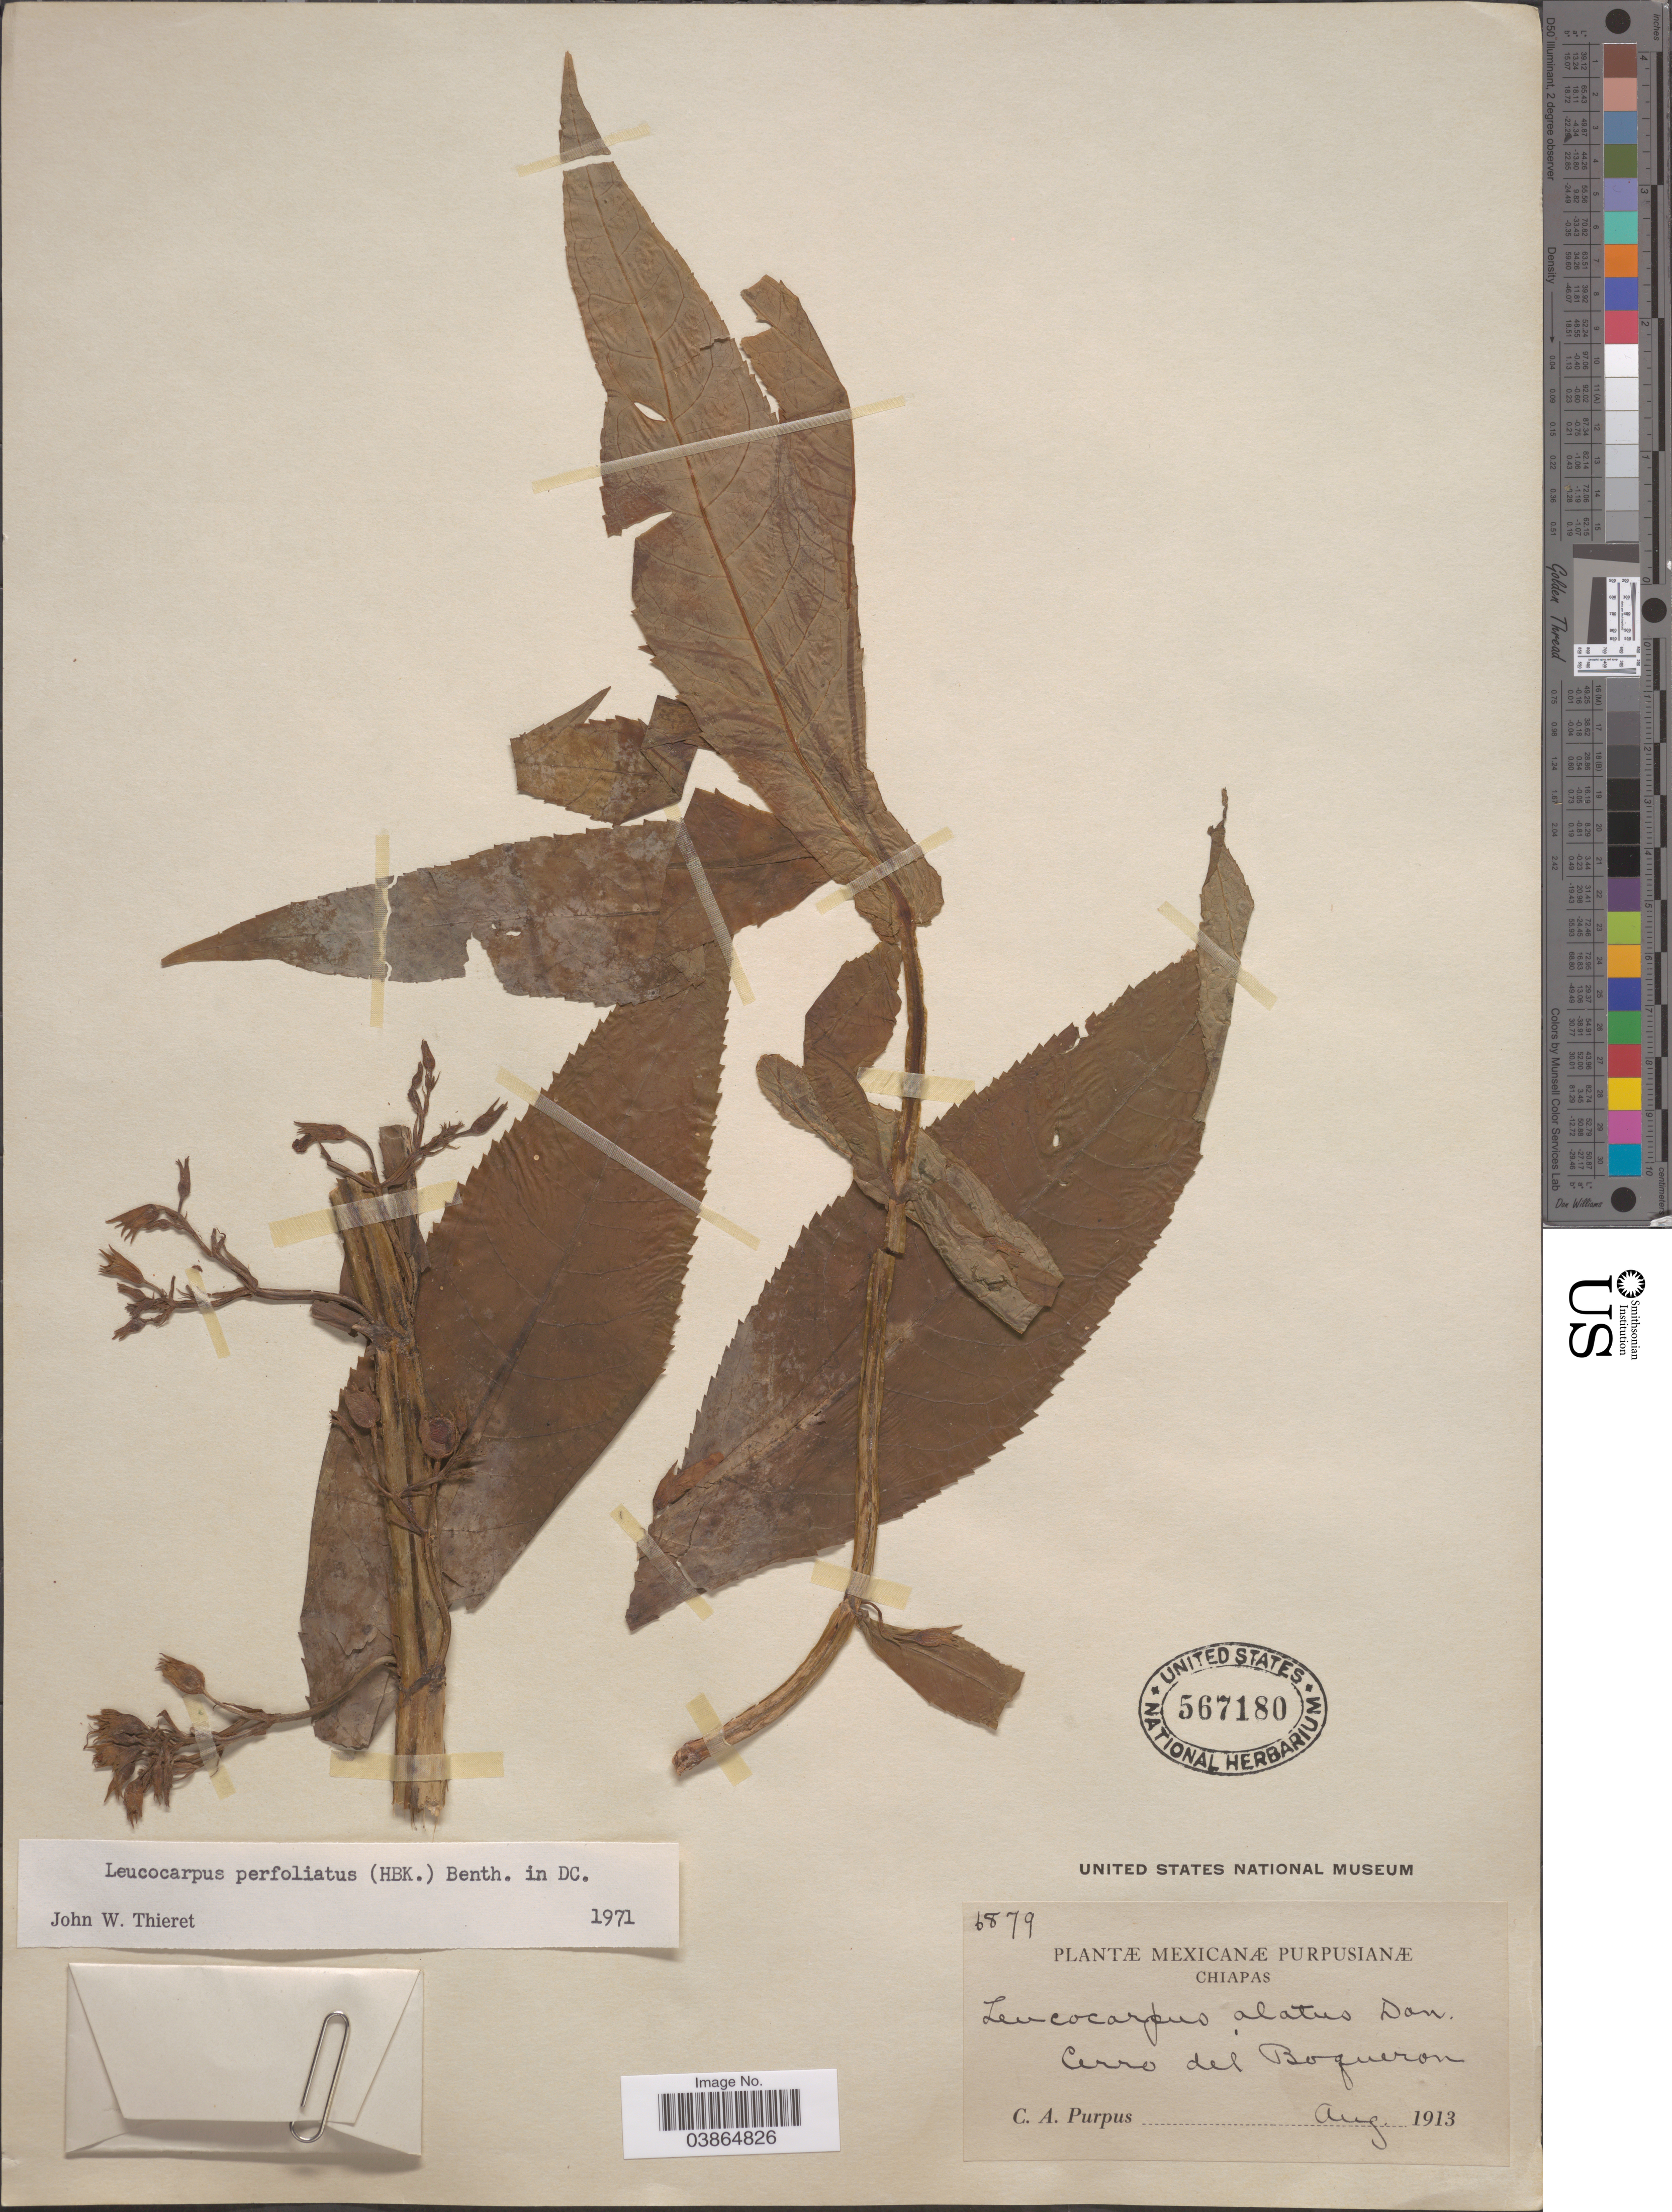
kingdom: Plantae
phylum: Tracheophyta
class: Magnoliopsida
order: Lamiales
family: Phrymaceae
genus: Leucocarpus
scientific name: Leucocarpus alatus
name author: D. Don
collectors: C. A. Purpus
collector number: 6879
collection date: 1913-08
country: Mexico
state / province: Chiapas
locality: Cerro del Boqueron.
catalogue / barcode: US 567180